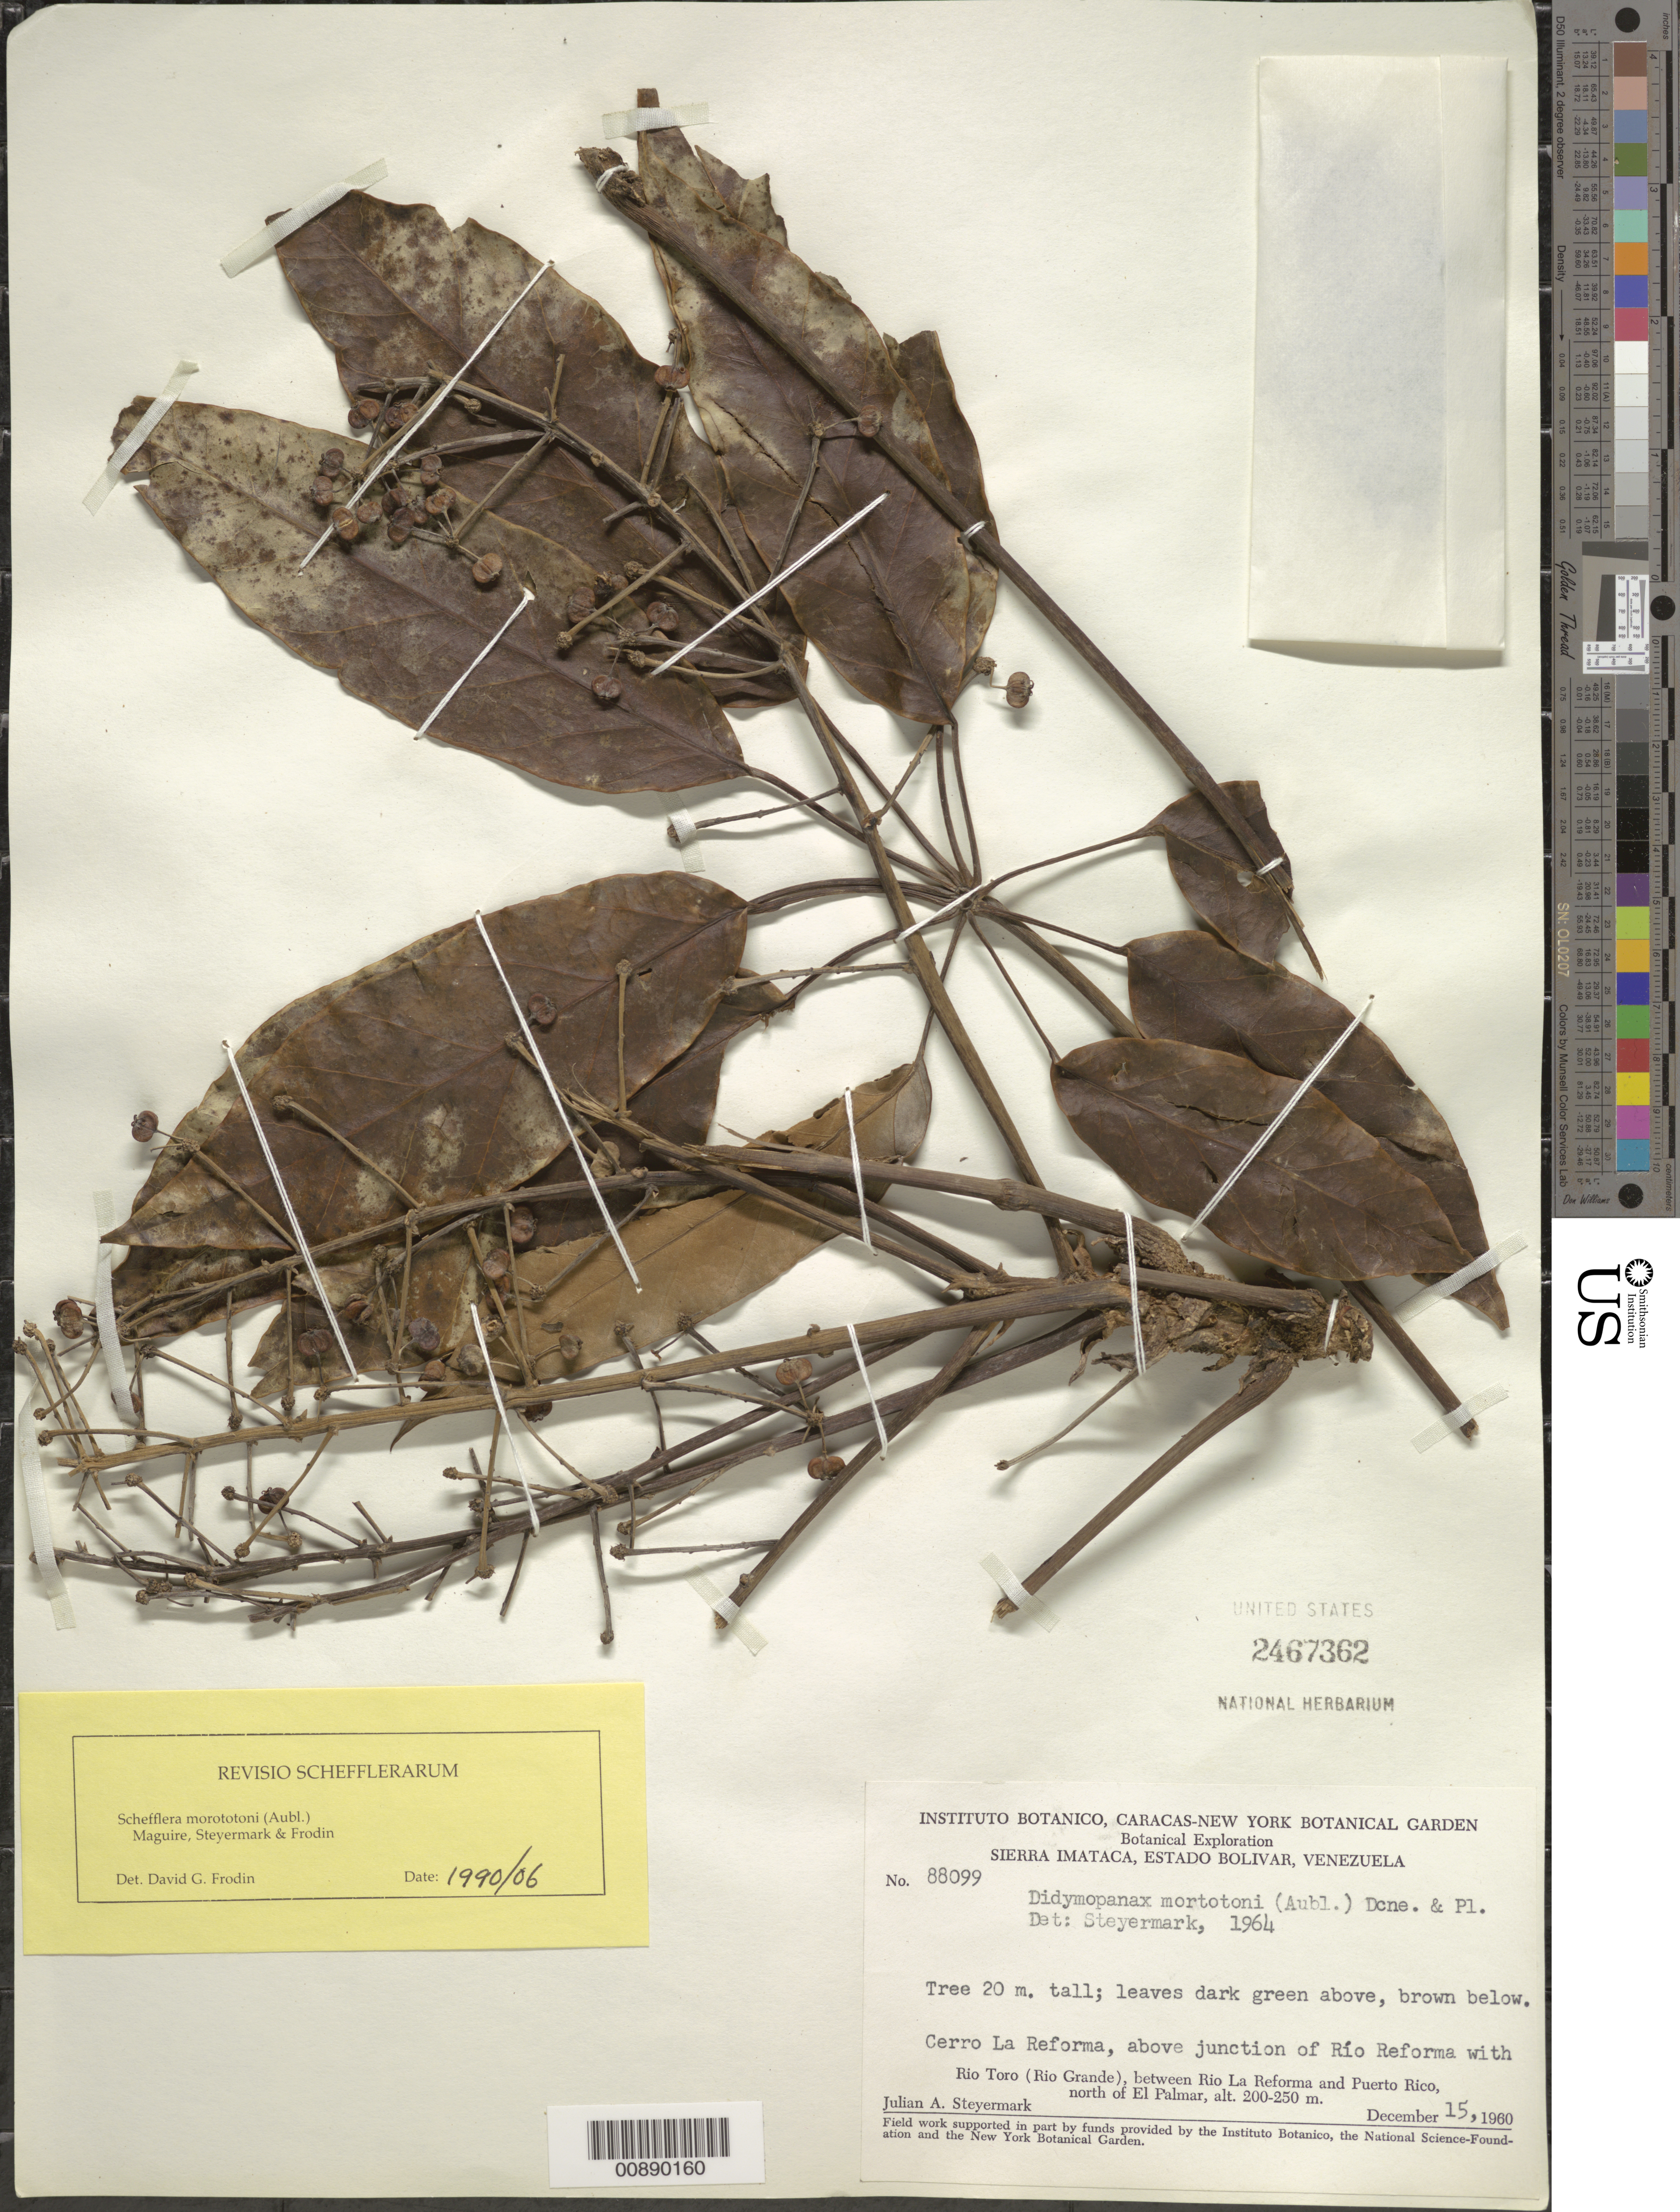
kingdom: Plantae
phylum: Tracheophyta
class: Magnoliopsida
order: Apiales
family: Araliaceae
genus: Schefflera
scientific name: Schefflera morototoni (Aubl.) Maguire, Steyerm. & Frodin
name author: (Aubl.) Maguire et al.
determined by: Frodin, D. G.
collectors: J. Steyermark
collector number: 88099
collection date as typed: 15-Dec-60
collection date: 1960-12-15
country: Venezuela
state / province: Bolívar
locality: Sierra Imataca; Cerro La Reforma, above junction with Río Reforma with Río Toro (Río Grande), between Río La Reforma and Puerto Rico, N of El Palmar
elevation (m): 200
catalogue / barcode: US 2467362